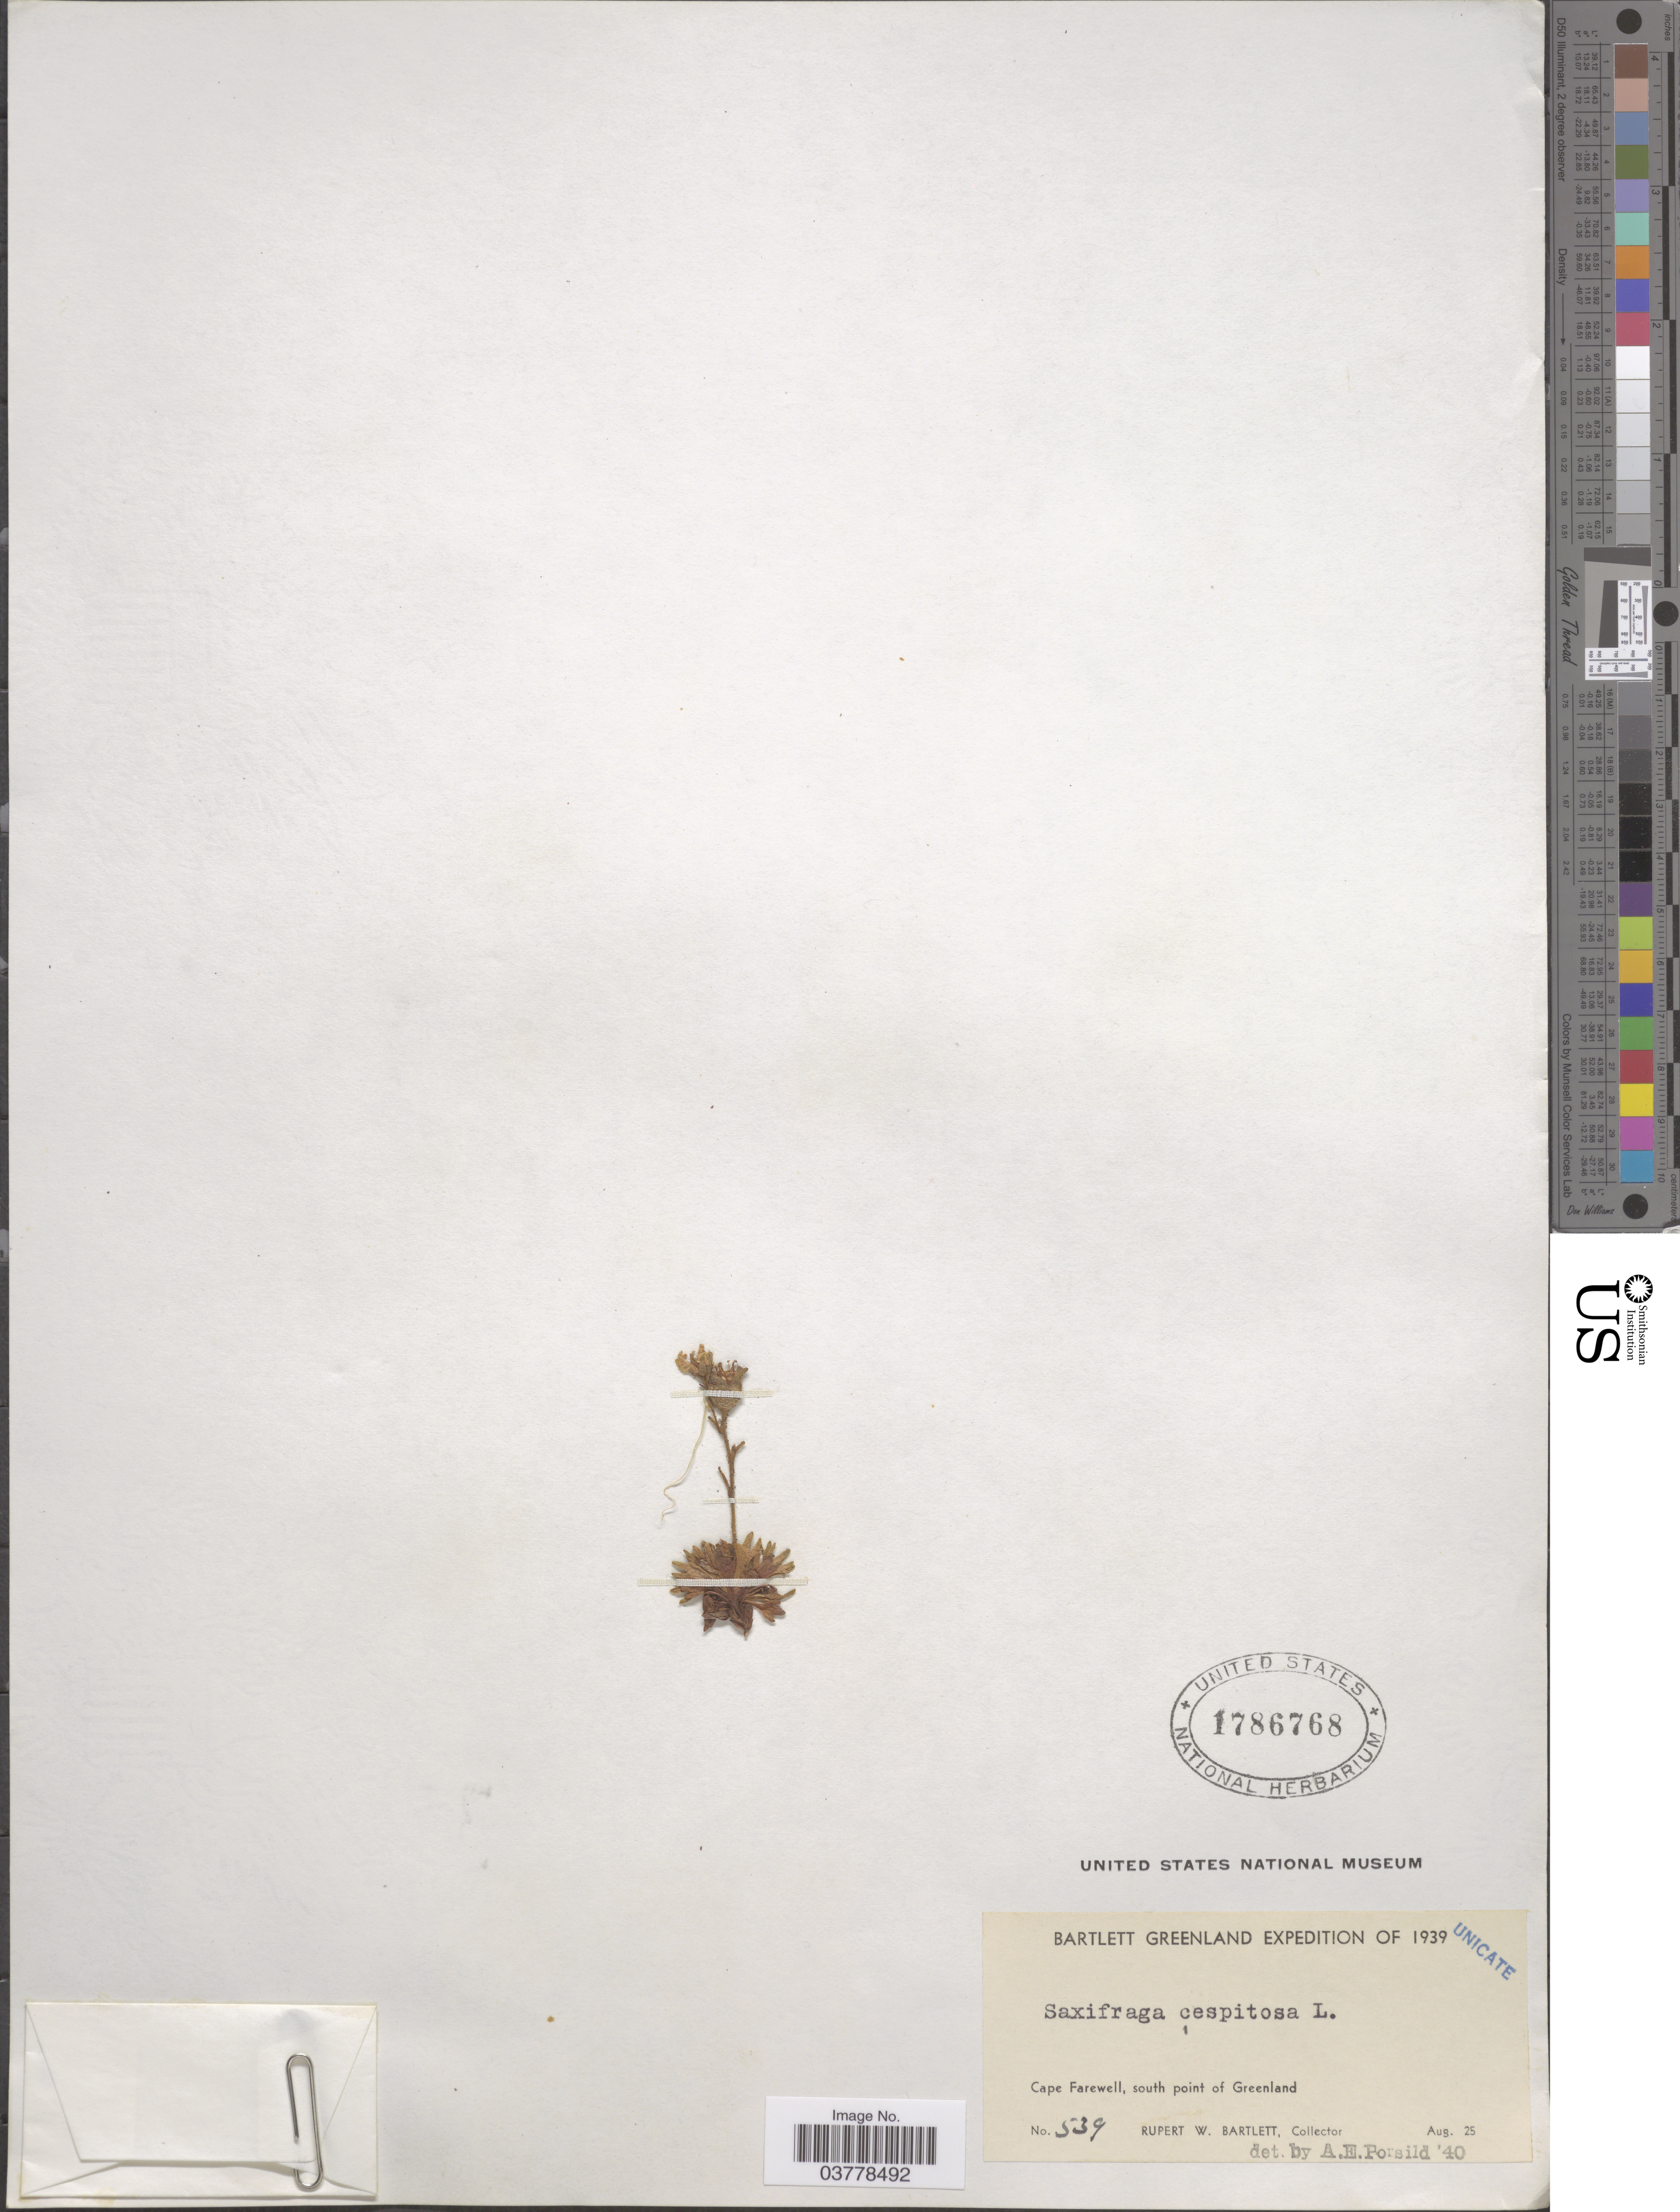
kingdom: Plantae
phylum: Tracheophyta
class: Magnoliopsida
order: Saxifragales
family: Saxifragaceae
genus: Saxifraga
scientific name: Saxifraga caespitosa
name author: L.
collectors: R. W. Bartlett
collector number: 539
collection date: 1939-08-25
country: Greenland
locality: Cape Farewell, south point of Greenland.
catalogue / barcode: US 1786768